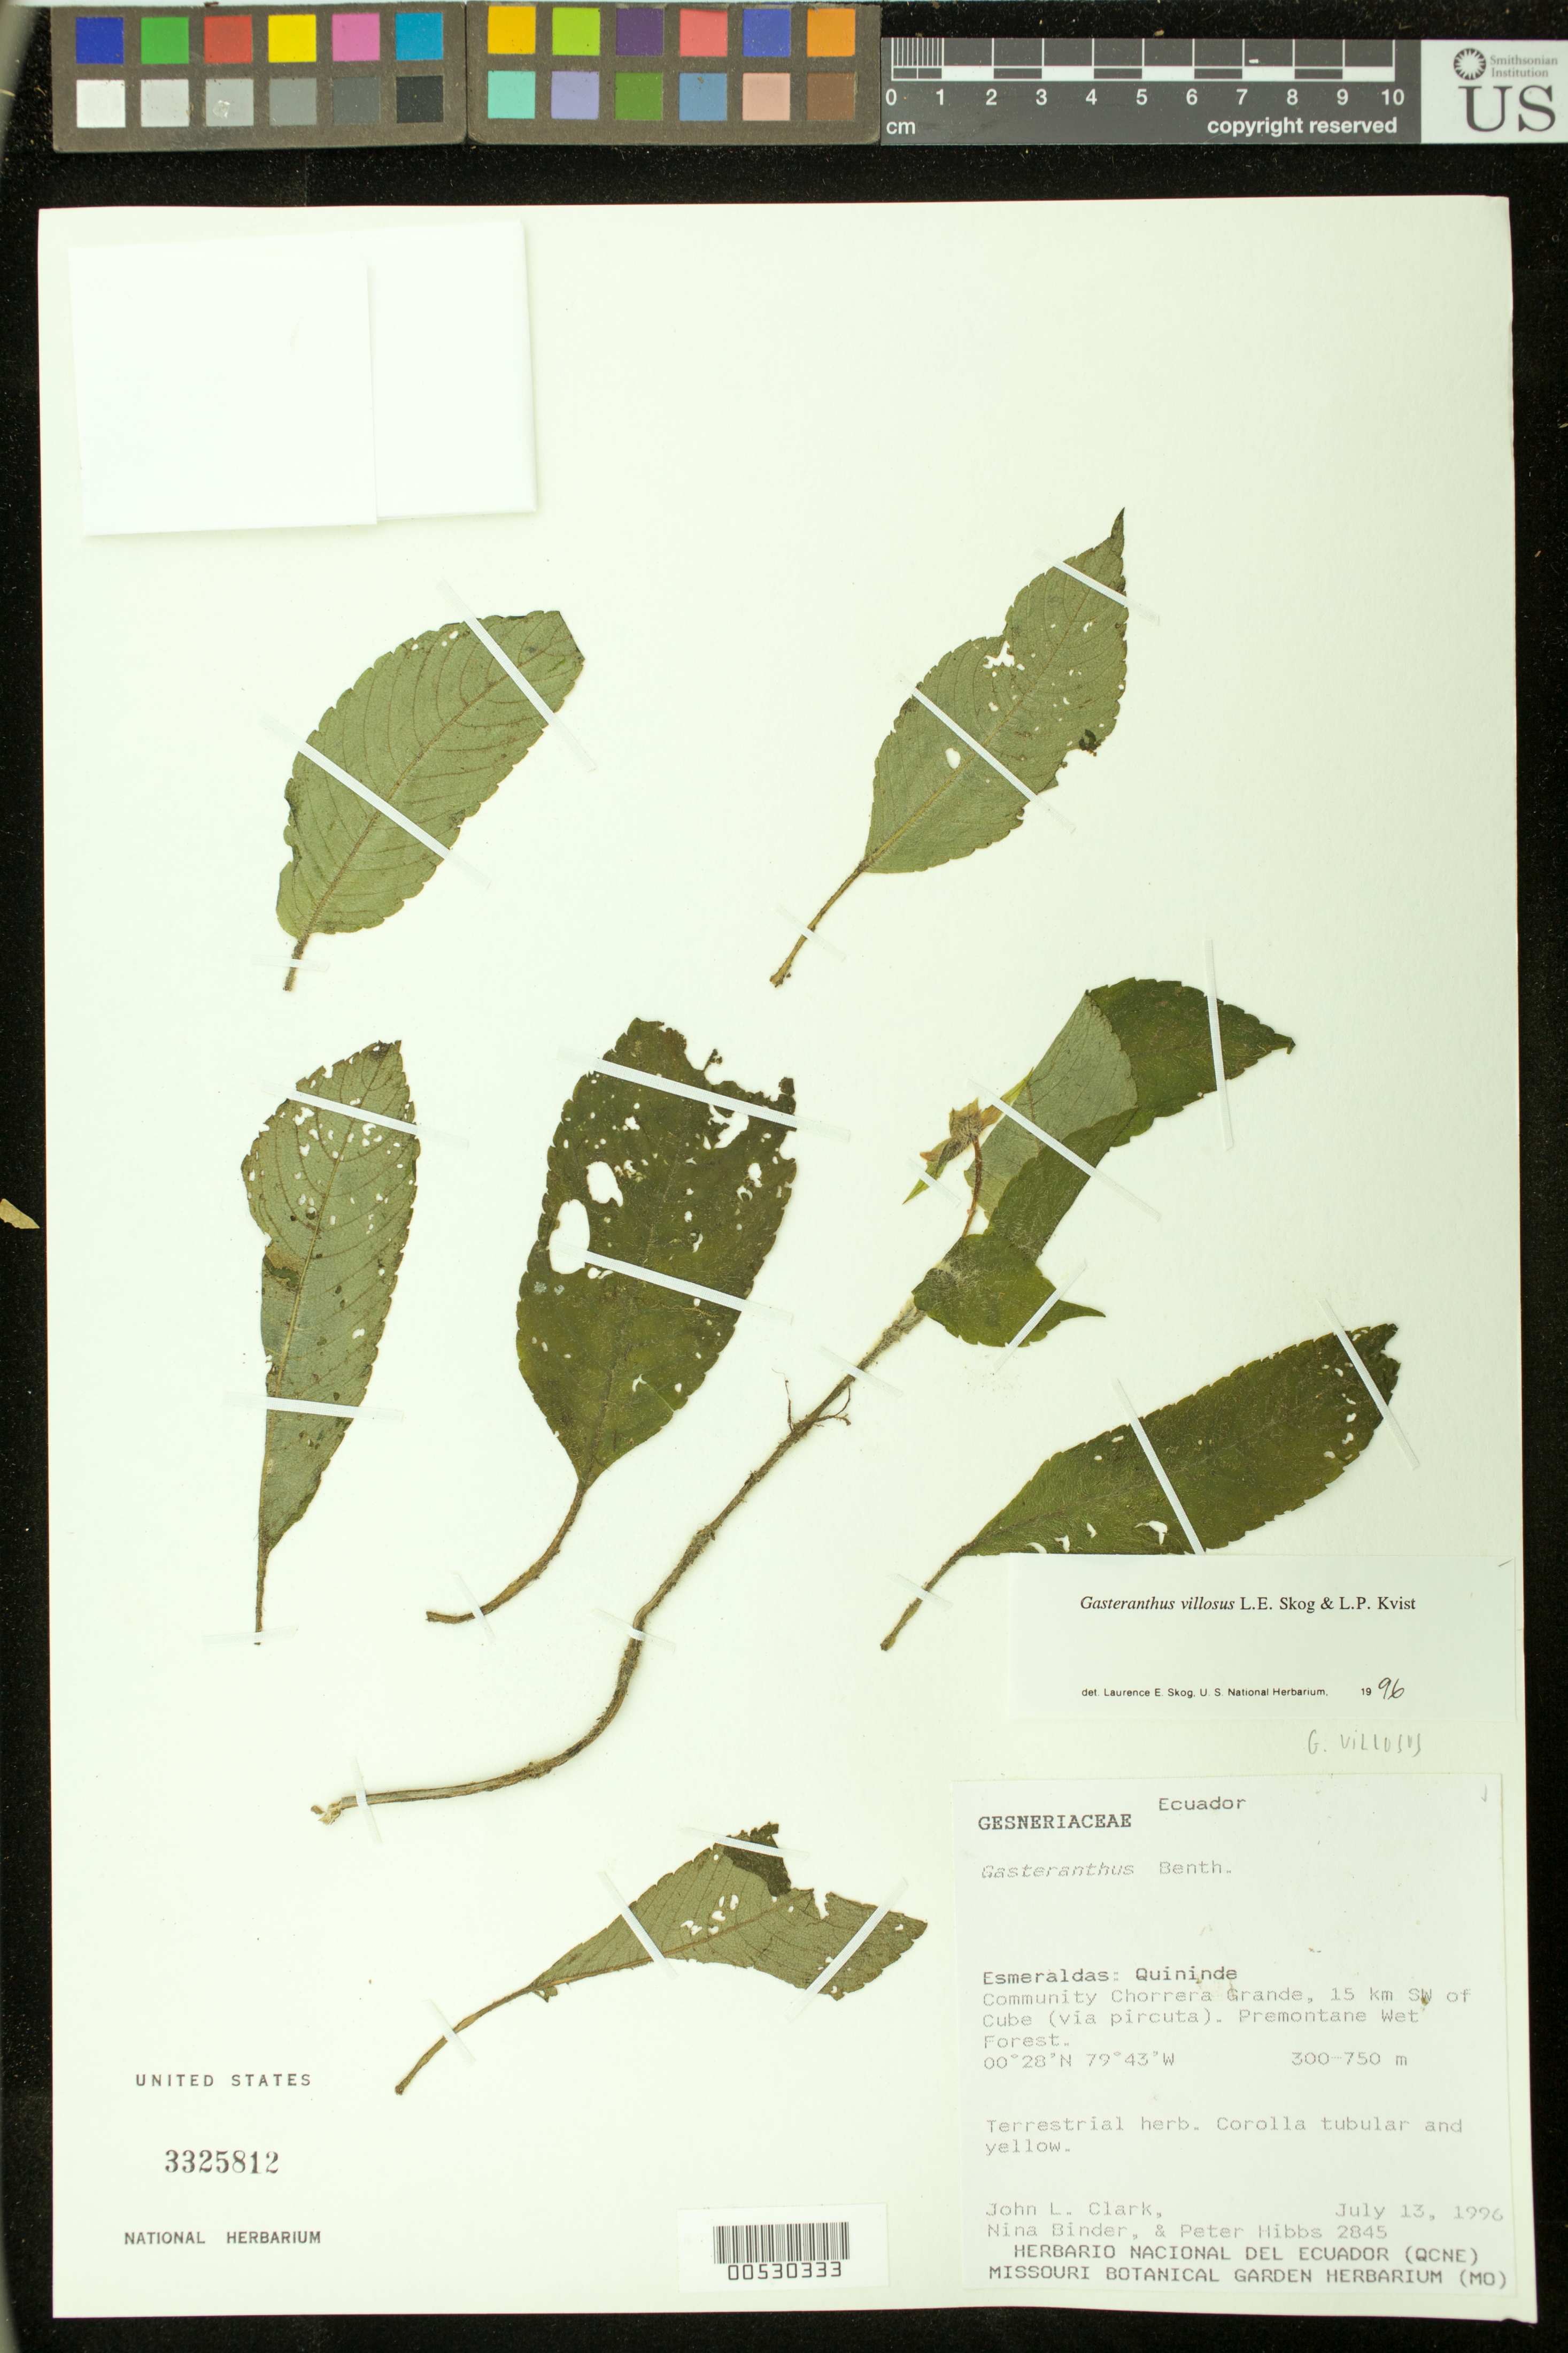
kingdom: Plantae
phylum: Tracheophyta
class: Magnoliopsida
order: Lamiales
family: Gesneriaceae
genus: Gasteranthus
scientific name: Gasteranthus villosus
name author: L.E. Skog & L.P. Kvist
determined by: Skog, Laurence E.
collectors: J. L. Clark, N. Binder & P. Hibbs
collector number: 2845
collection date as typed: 13 Jul 1996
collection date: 1996-07-13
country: Ecuador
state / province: Esmeraldas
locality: Quininde, community Chorrera Grande, 15 km SW of Cube (via pircuta)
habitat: Premontane wet forest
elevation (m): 300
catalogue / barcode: US 3325812